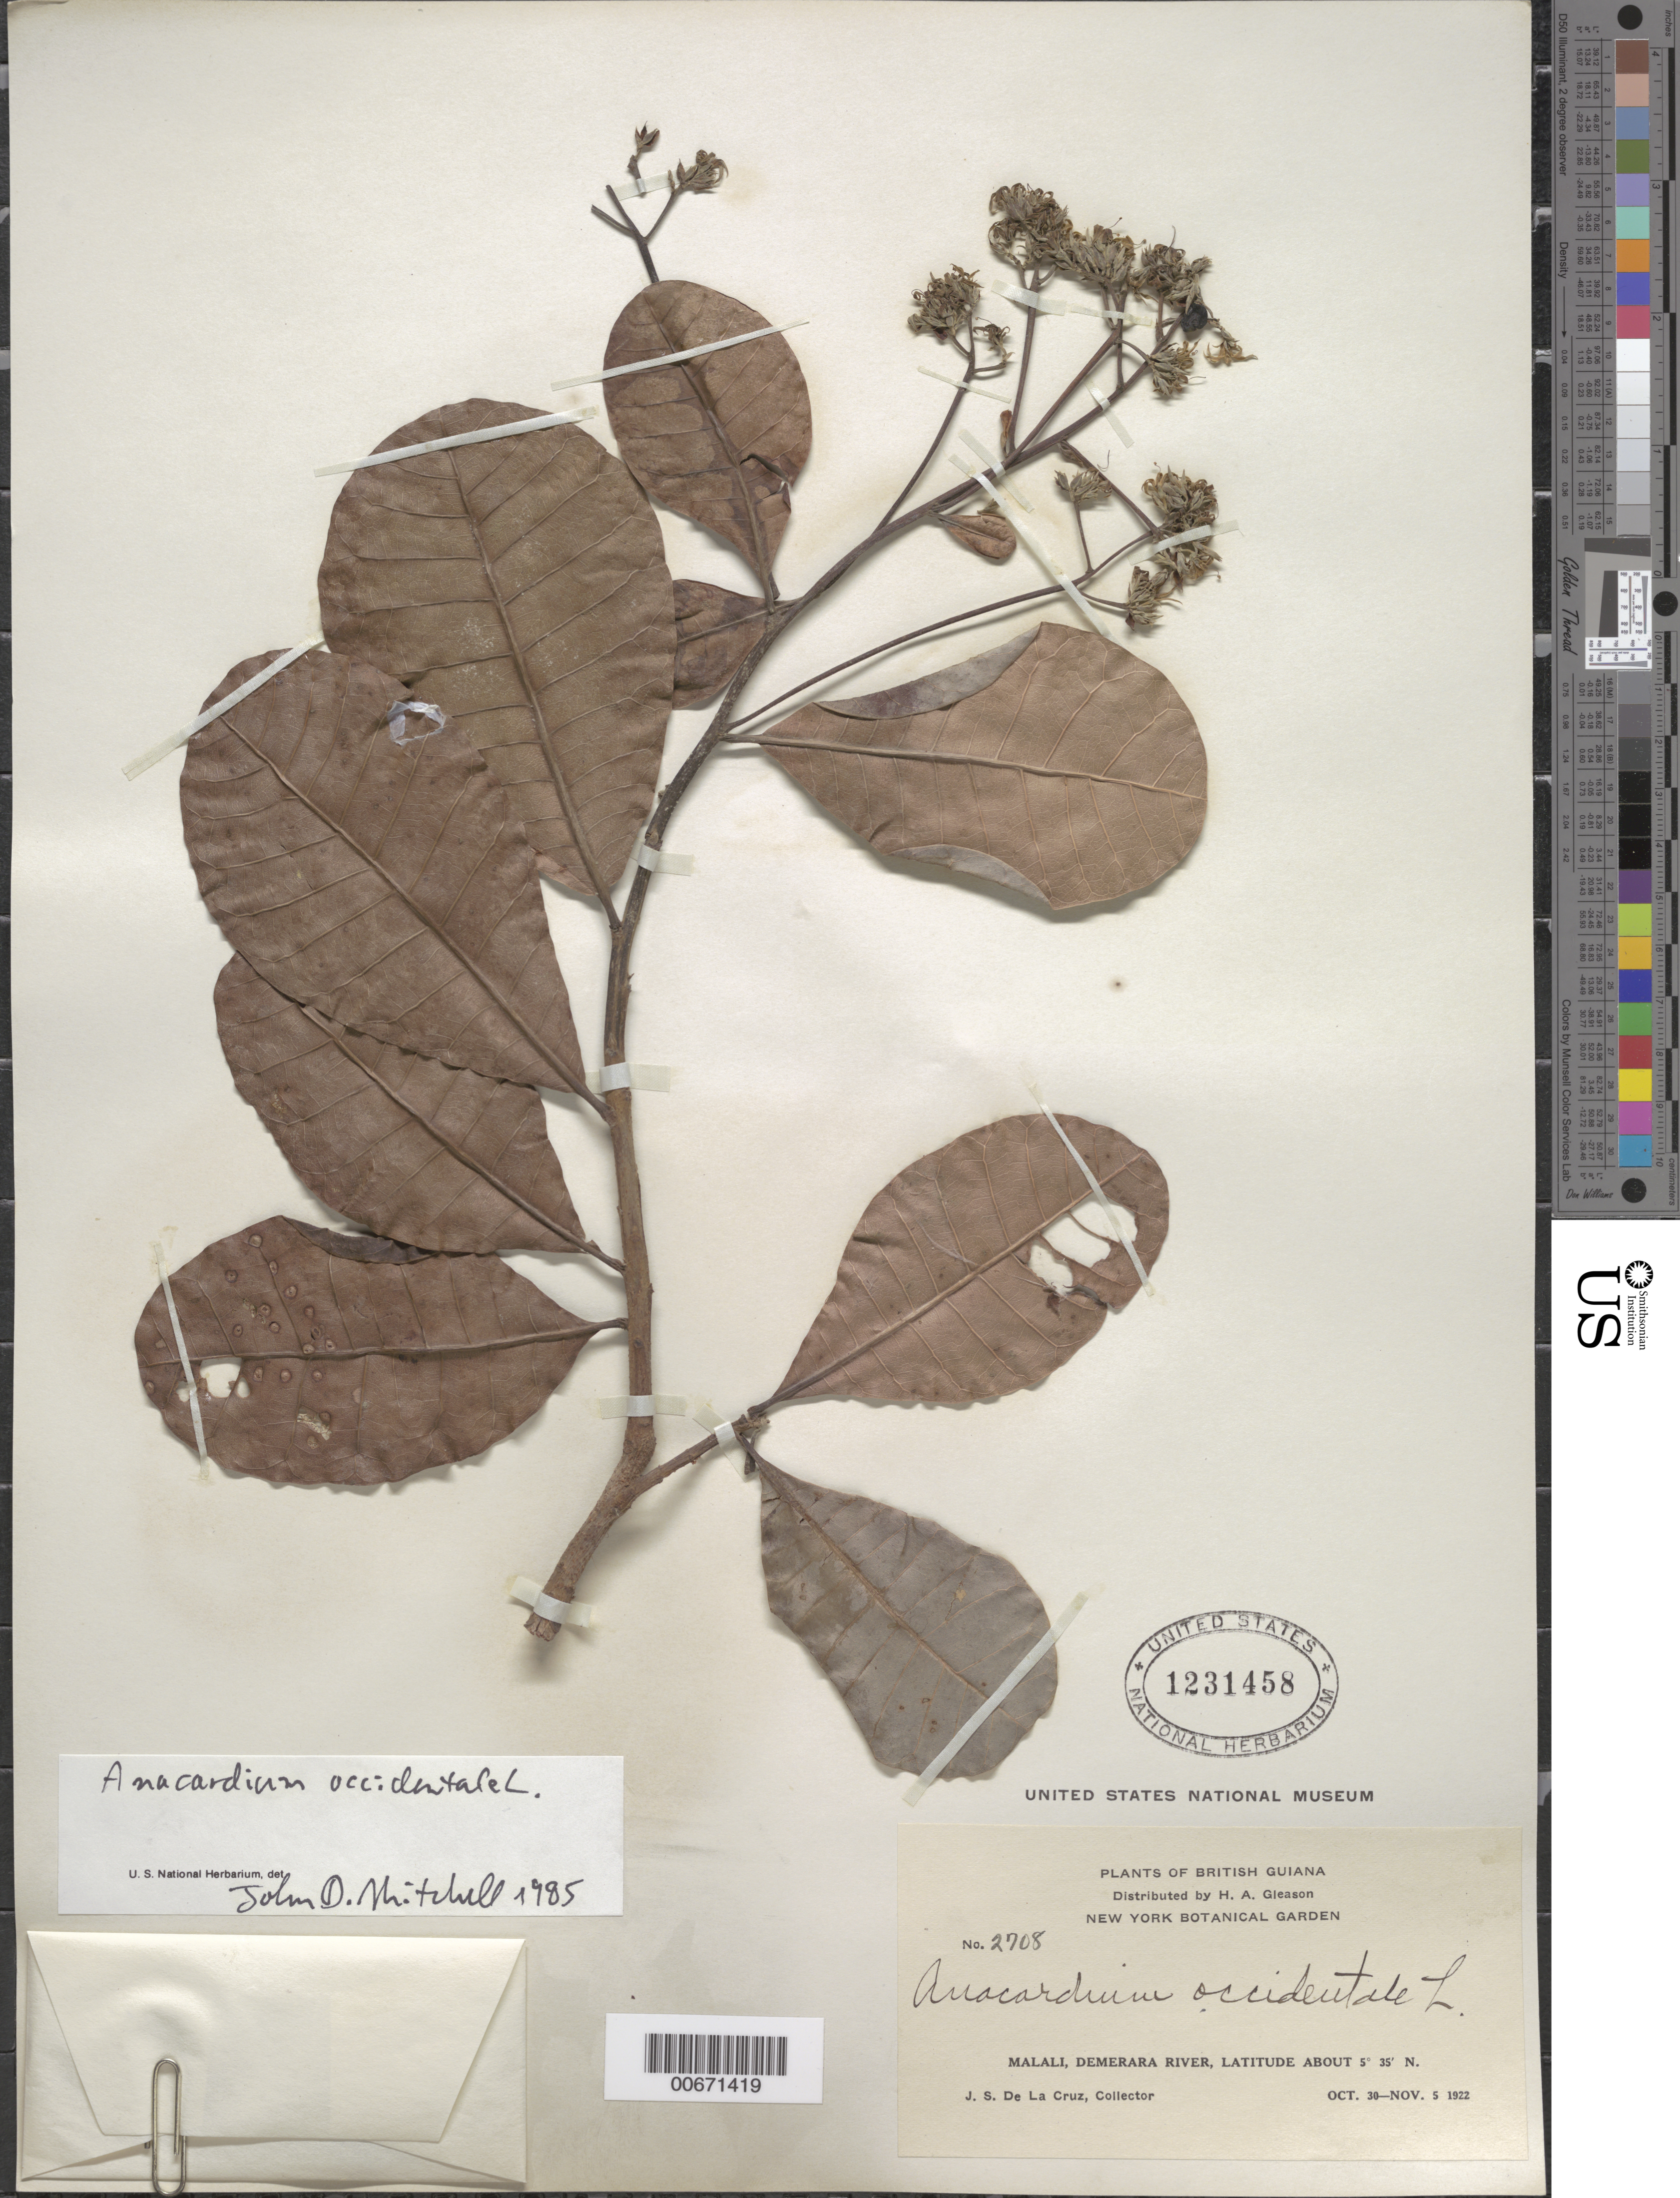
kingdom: Plantae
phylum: Tracheophyta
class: Magnoliopsida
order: Sapindales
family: Anacardiaceae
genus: Anacardium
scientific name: Anacardium occidentale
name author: L.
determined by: Mitchell, John D.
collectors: J. S. de la Cruz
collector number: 2708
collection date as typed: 30-Oct-22 to 5-Nov-22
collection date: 1922-10-30/1922-11-05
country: Guyana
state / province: U. Demerara-Berbice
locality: Malali, Demerara R.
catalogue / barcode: US 1231458